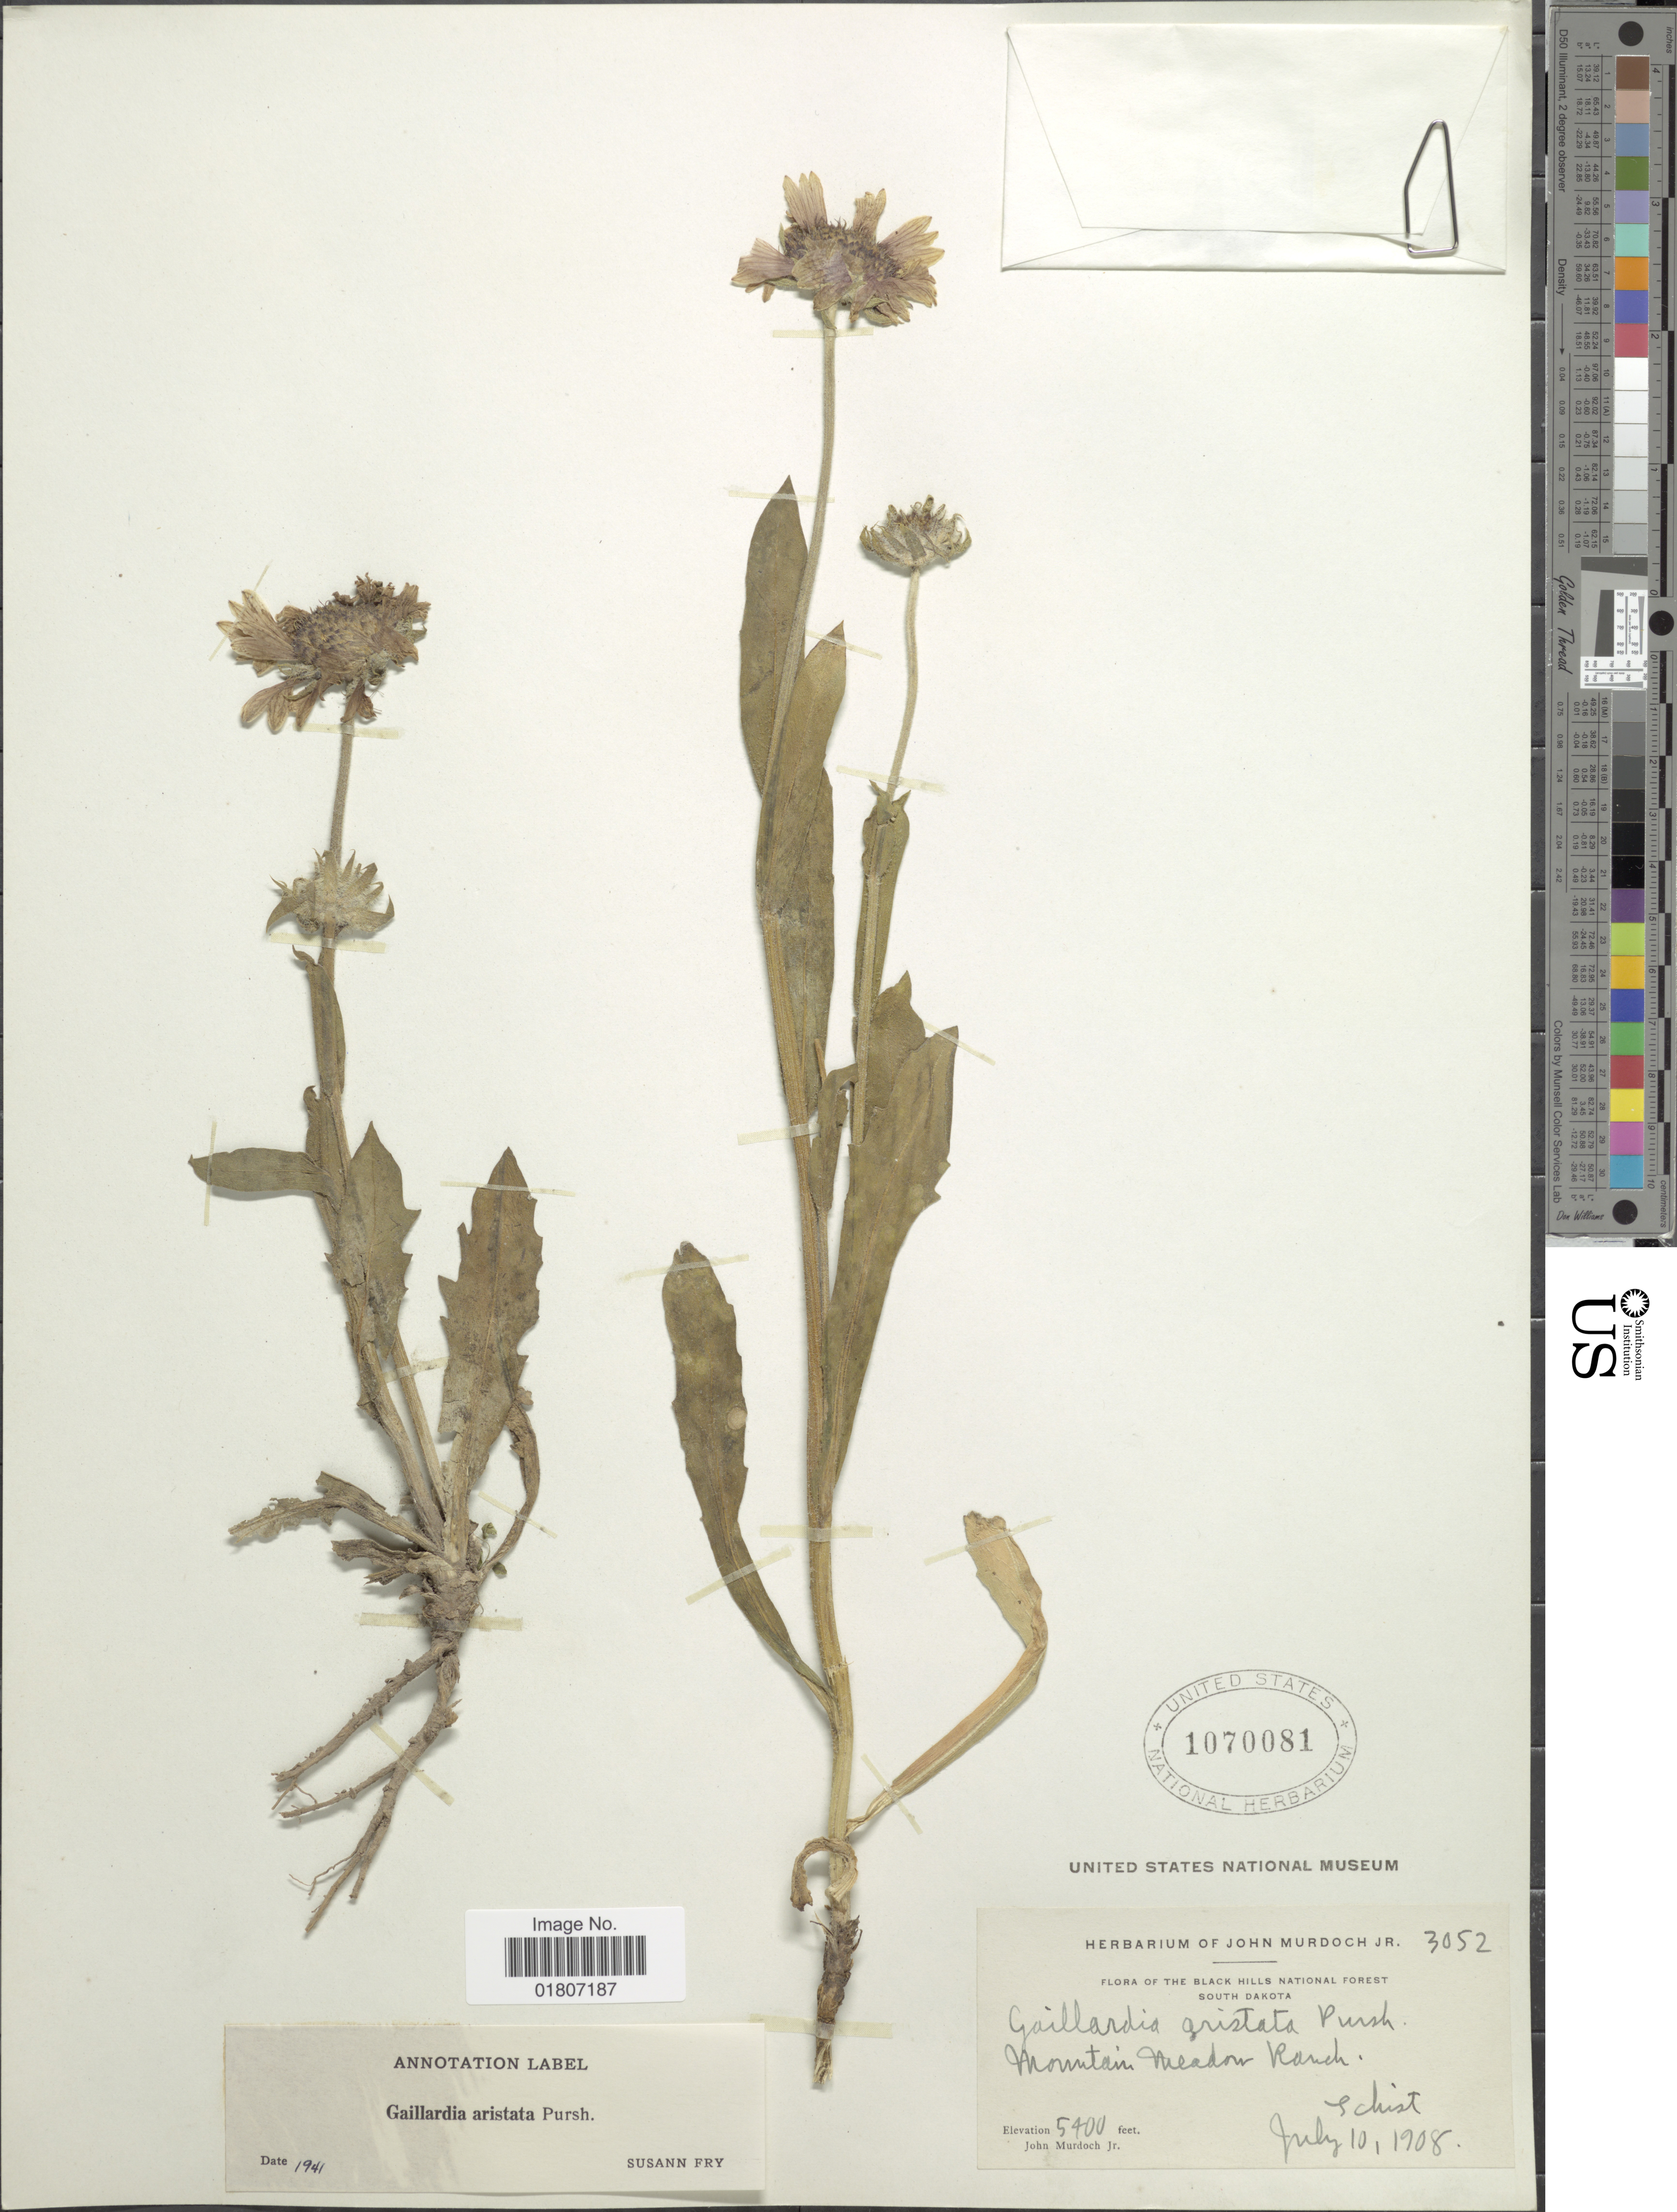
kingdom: Plantae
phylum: Tracheophyta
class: Magnoliopsida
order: Asterales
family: Asteraceae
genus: Gaillardia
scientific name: Gaillardia aristata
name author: Pursh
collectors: J. Murdoch Jr.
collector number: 3052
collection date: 1908-07-10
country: United States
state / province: South Dakota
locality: Black Hills National Forest. Mountain Meadow Ranch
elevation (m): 1646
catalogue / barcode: US 1070081